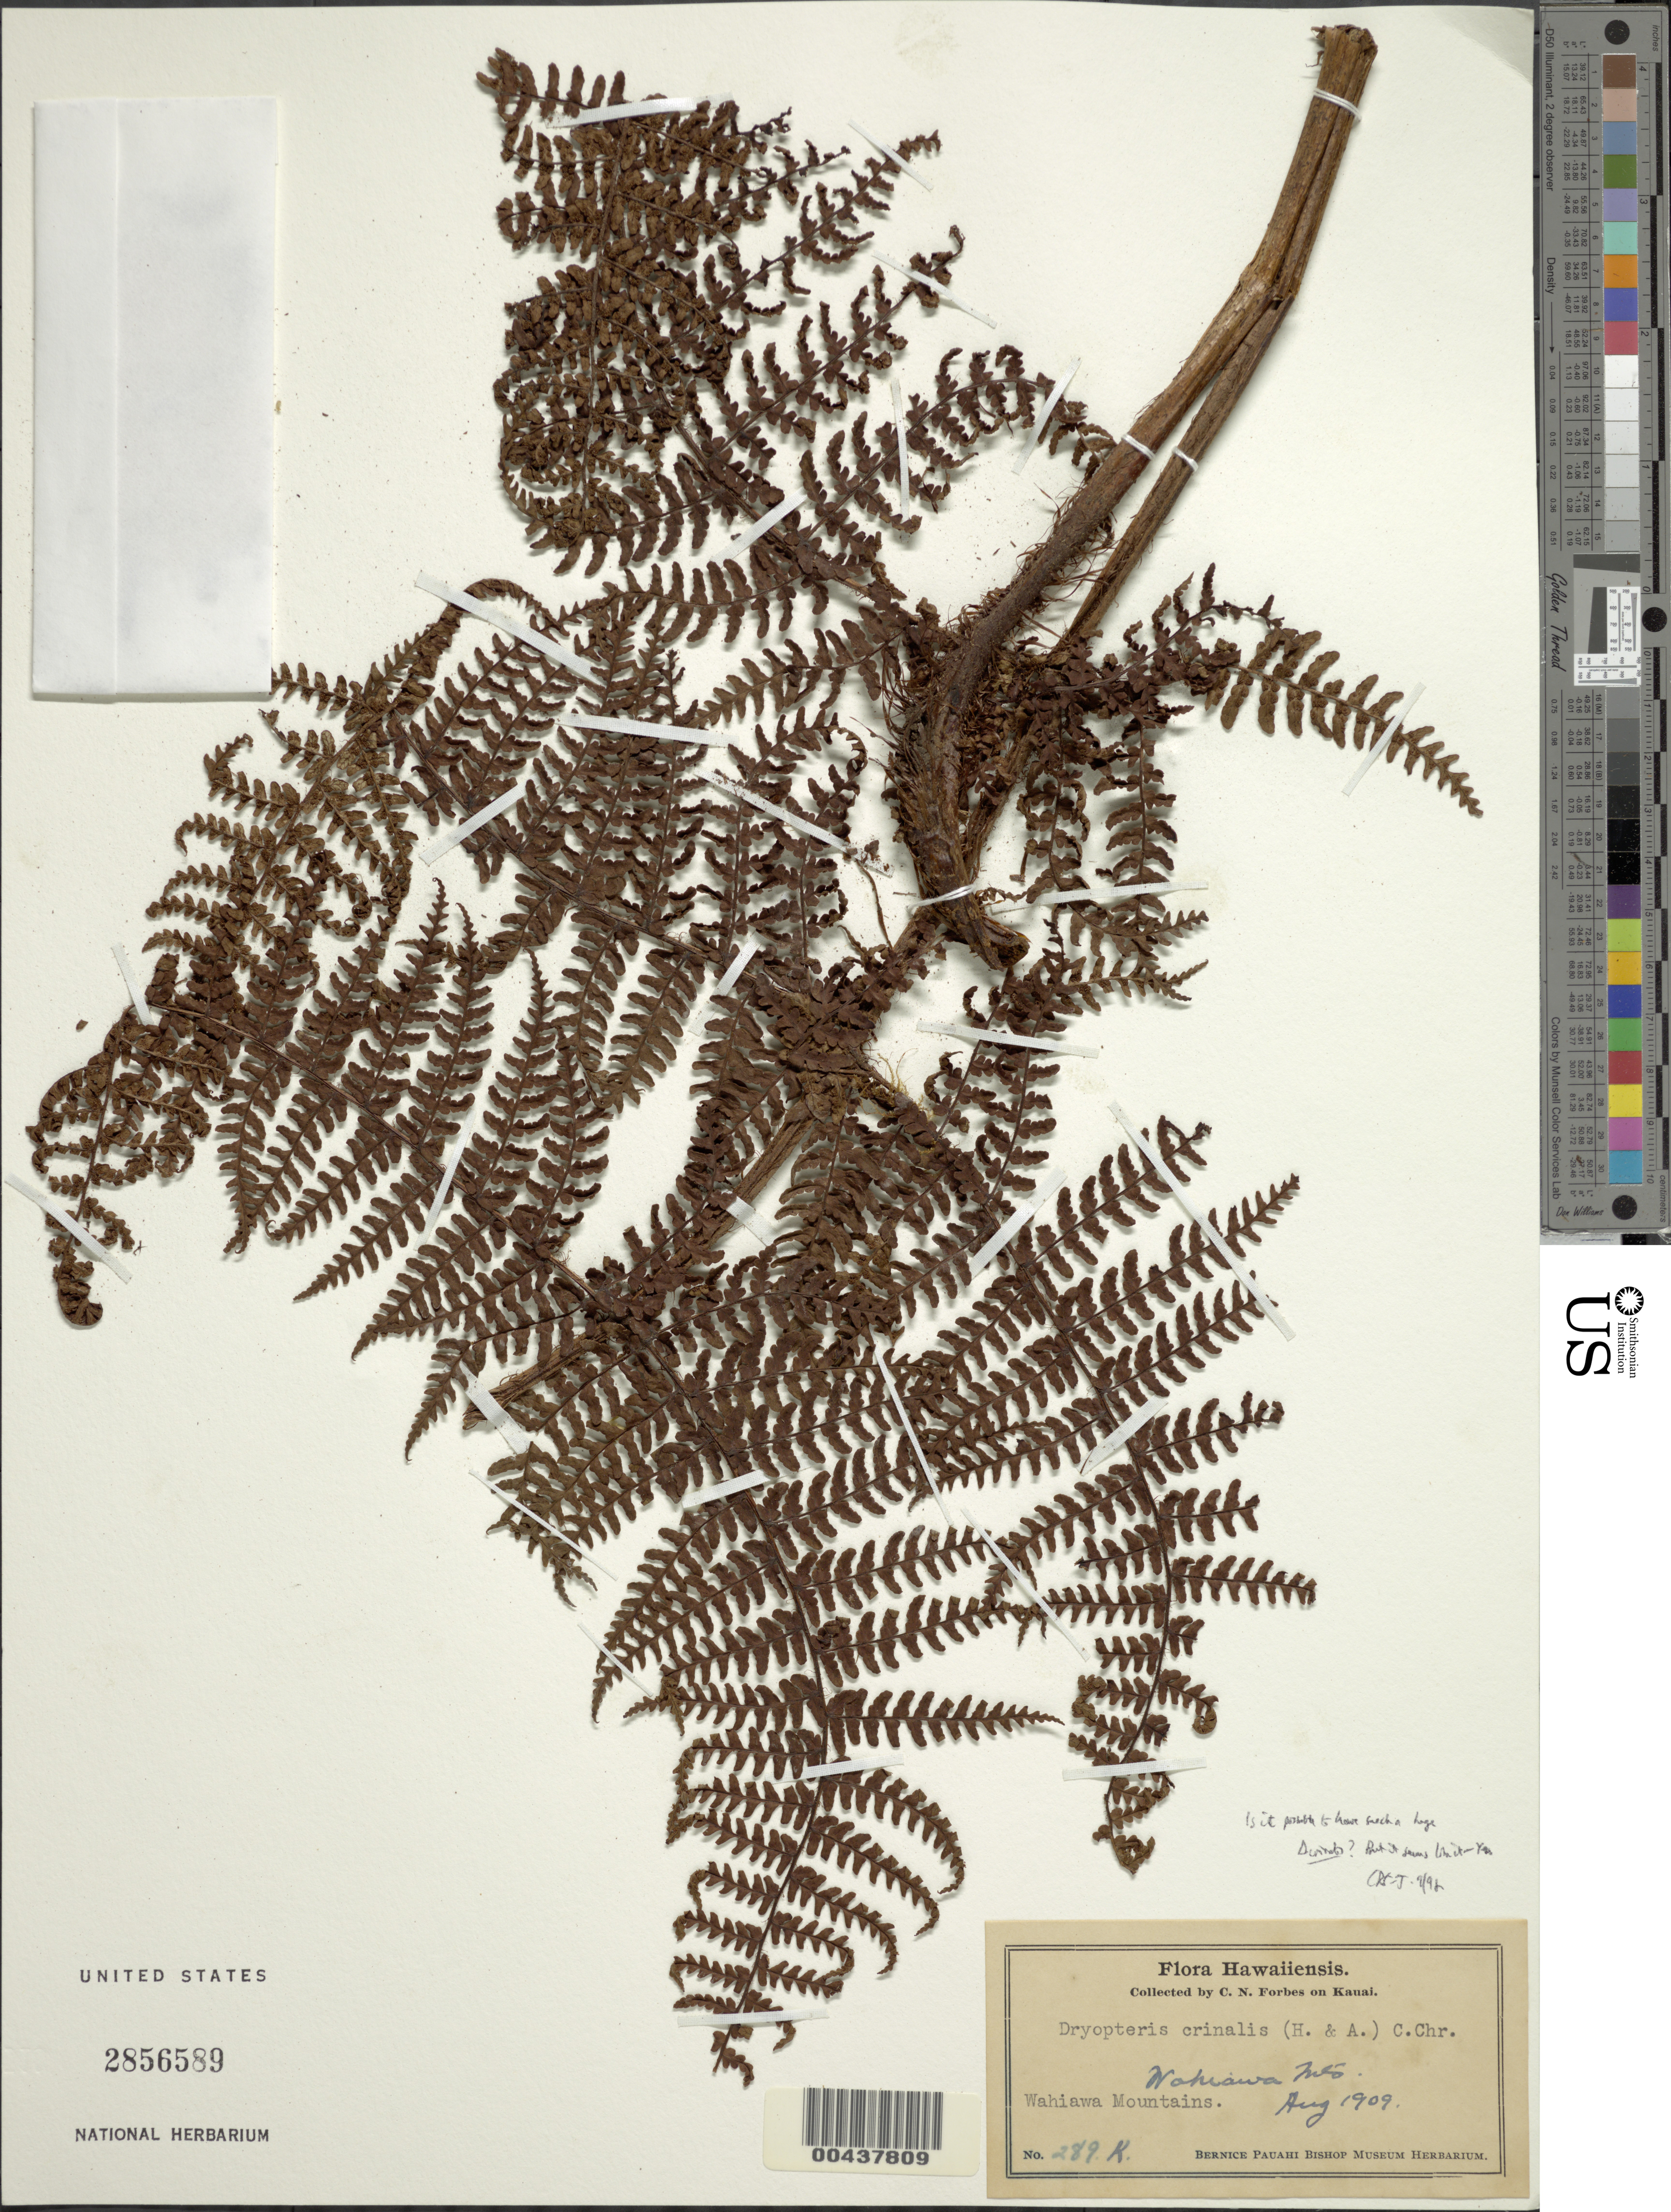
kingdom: Plantae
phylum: Tracheophyta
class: Polypodiopsida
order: Polypodiales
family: Dryopteridaceae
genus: Dryopteris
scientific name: Dryopteris rubiginosa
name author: (Brack.) Kuntze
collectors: C. N. Forbes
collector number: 239.R.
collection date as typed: Aug 1909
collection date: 1909-08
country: United States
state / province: Hawaii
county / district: Kauai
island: Kaua'i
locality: Wahiawa Mts.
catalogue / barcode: US 2856589